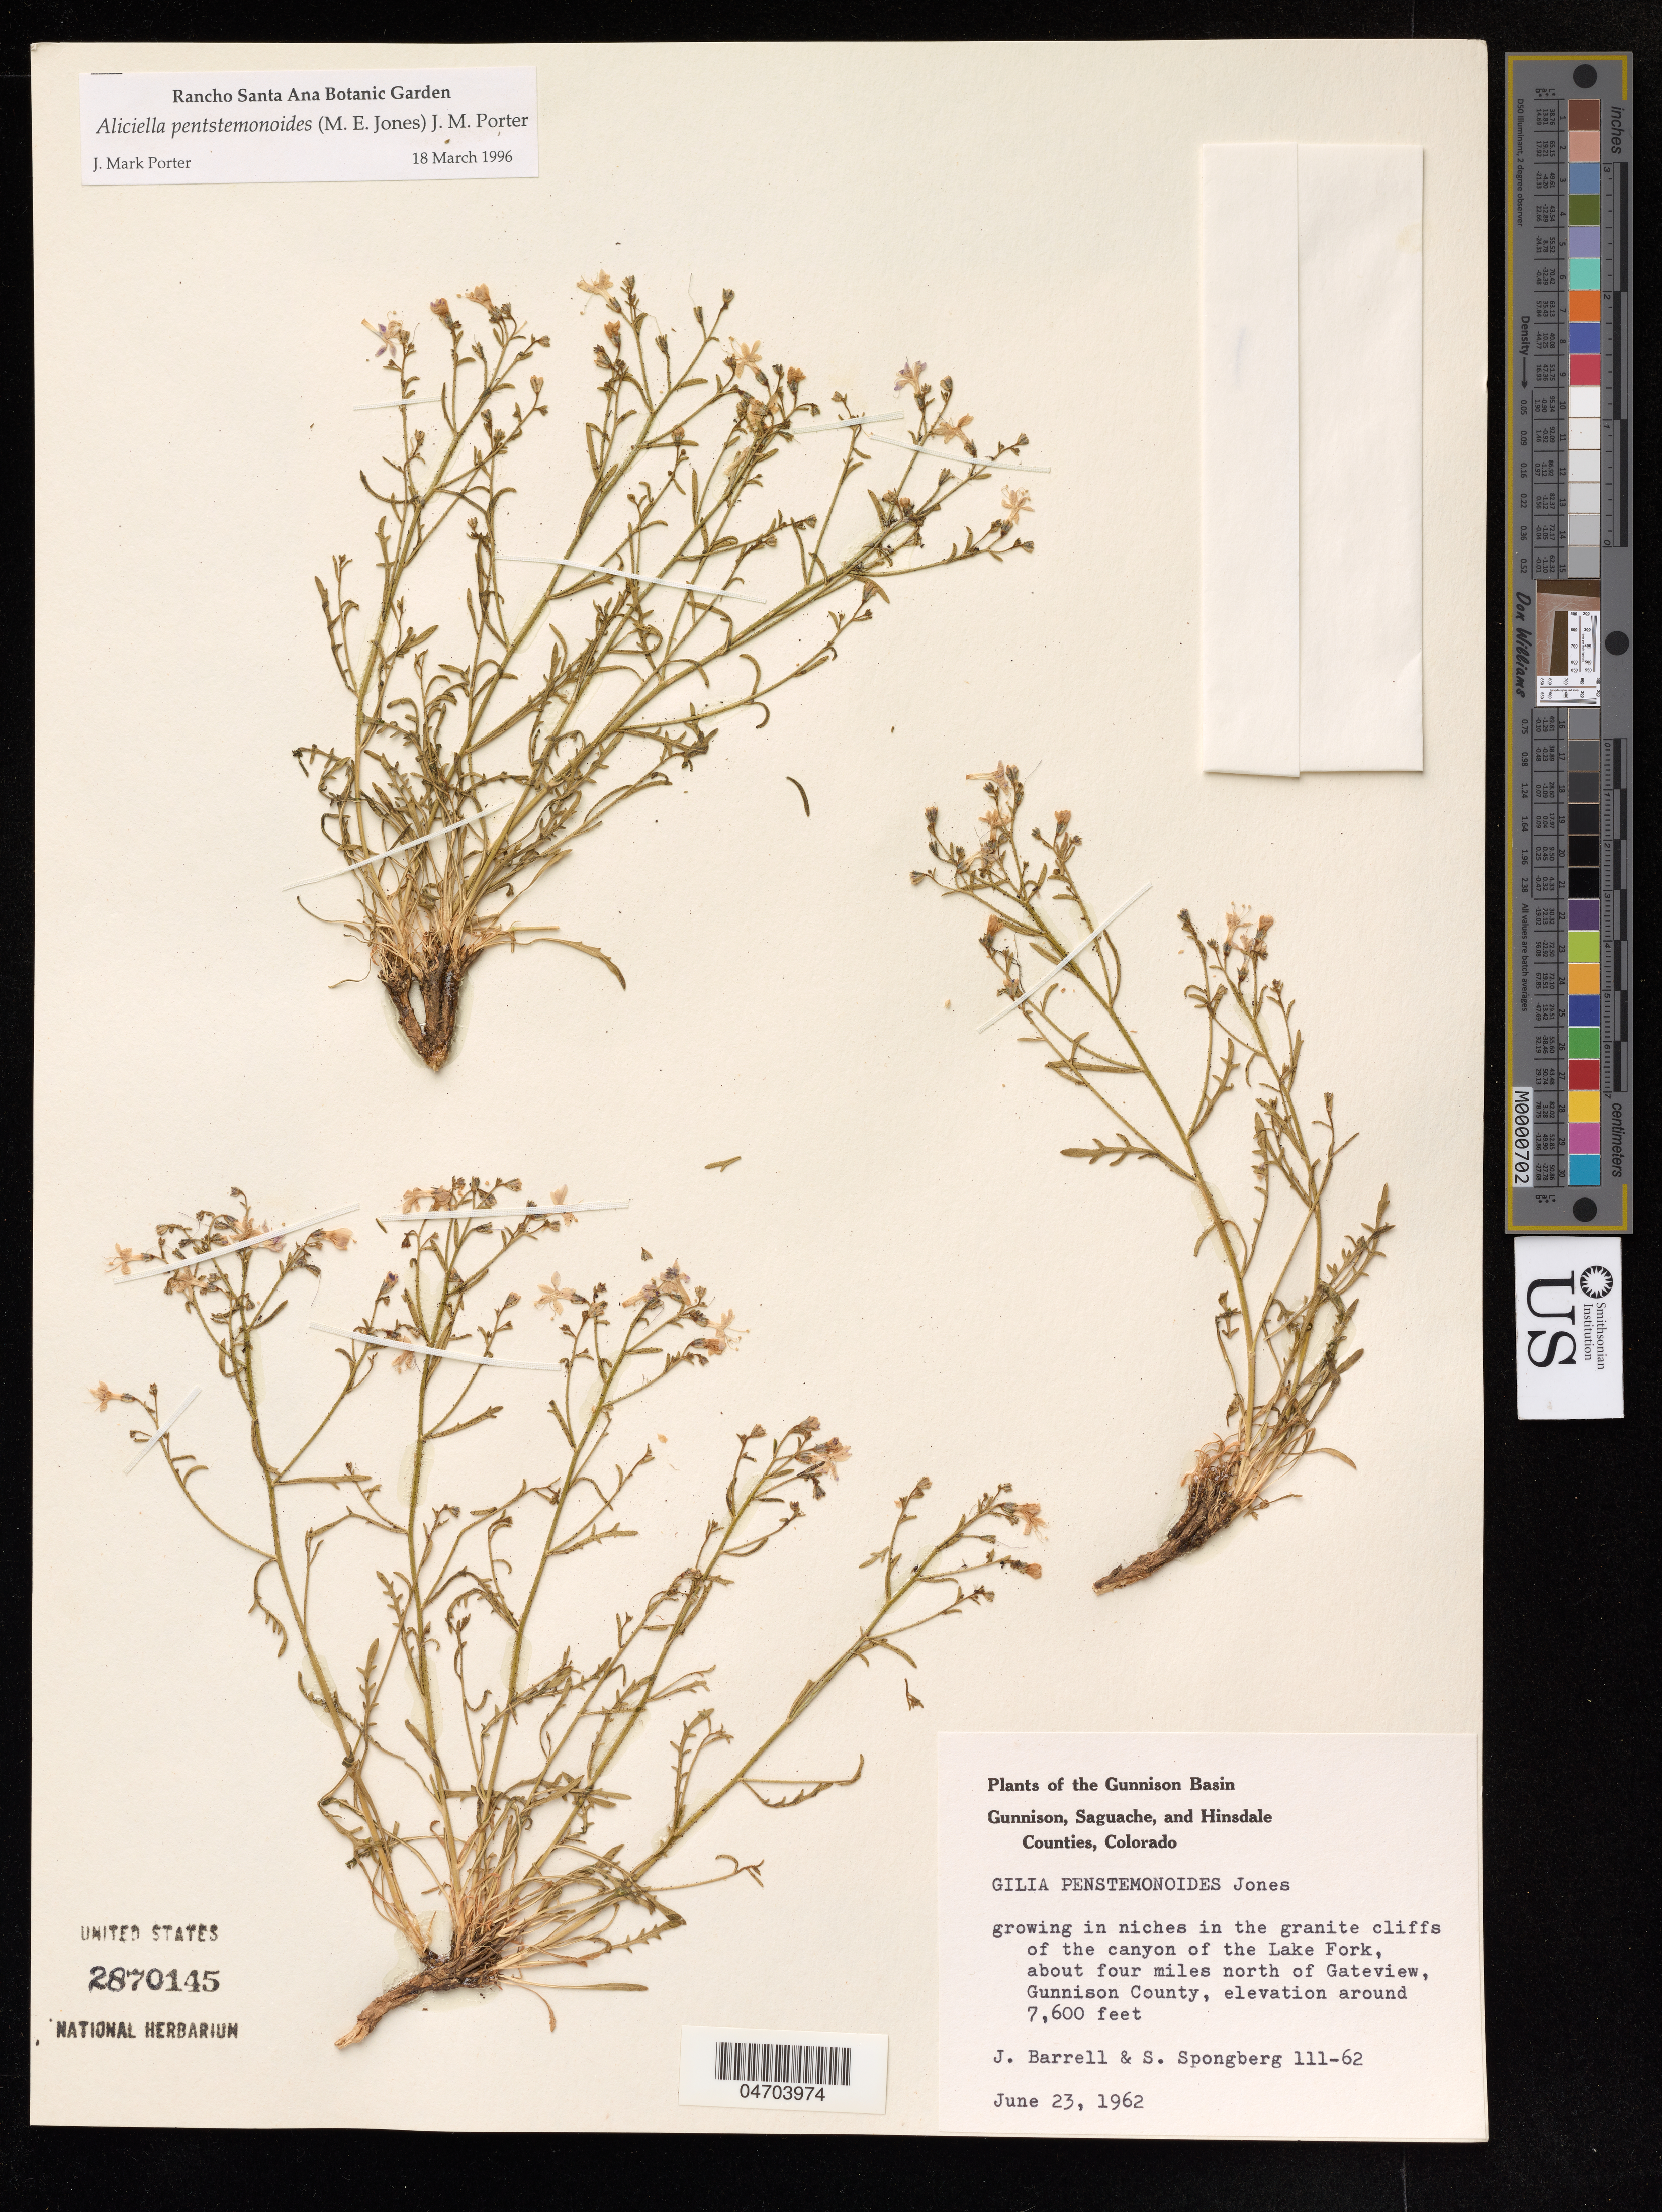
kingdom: Plantae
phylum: Tracheophyta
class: Magnoliopsida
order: Ericales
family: Polemoniaceae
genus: Aliciella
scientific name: Aliciella pentstemonoides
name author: (M.E. Jones) J.M. Porter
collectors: J. Barrell & S. Spongberg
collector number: III-62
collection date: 1962-06-23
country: United States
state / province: Colorado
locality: The Gunnison Basin, the Lake Fork, about four miles north of Gateview, Gunnison County.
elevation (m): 2316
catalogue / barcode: US 2870145